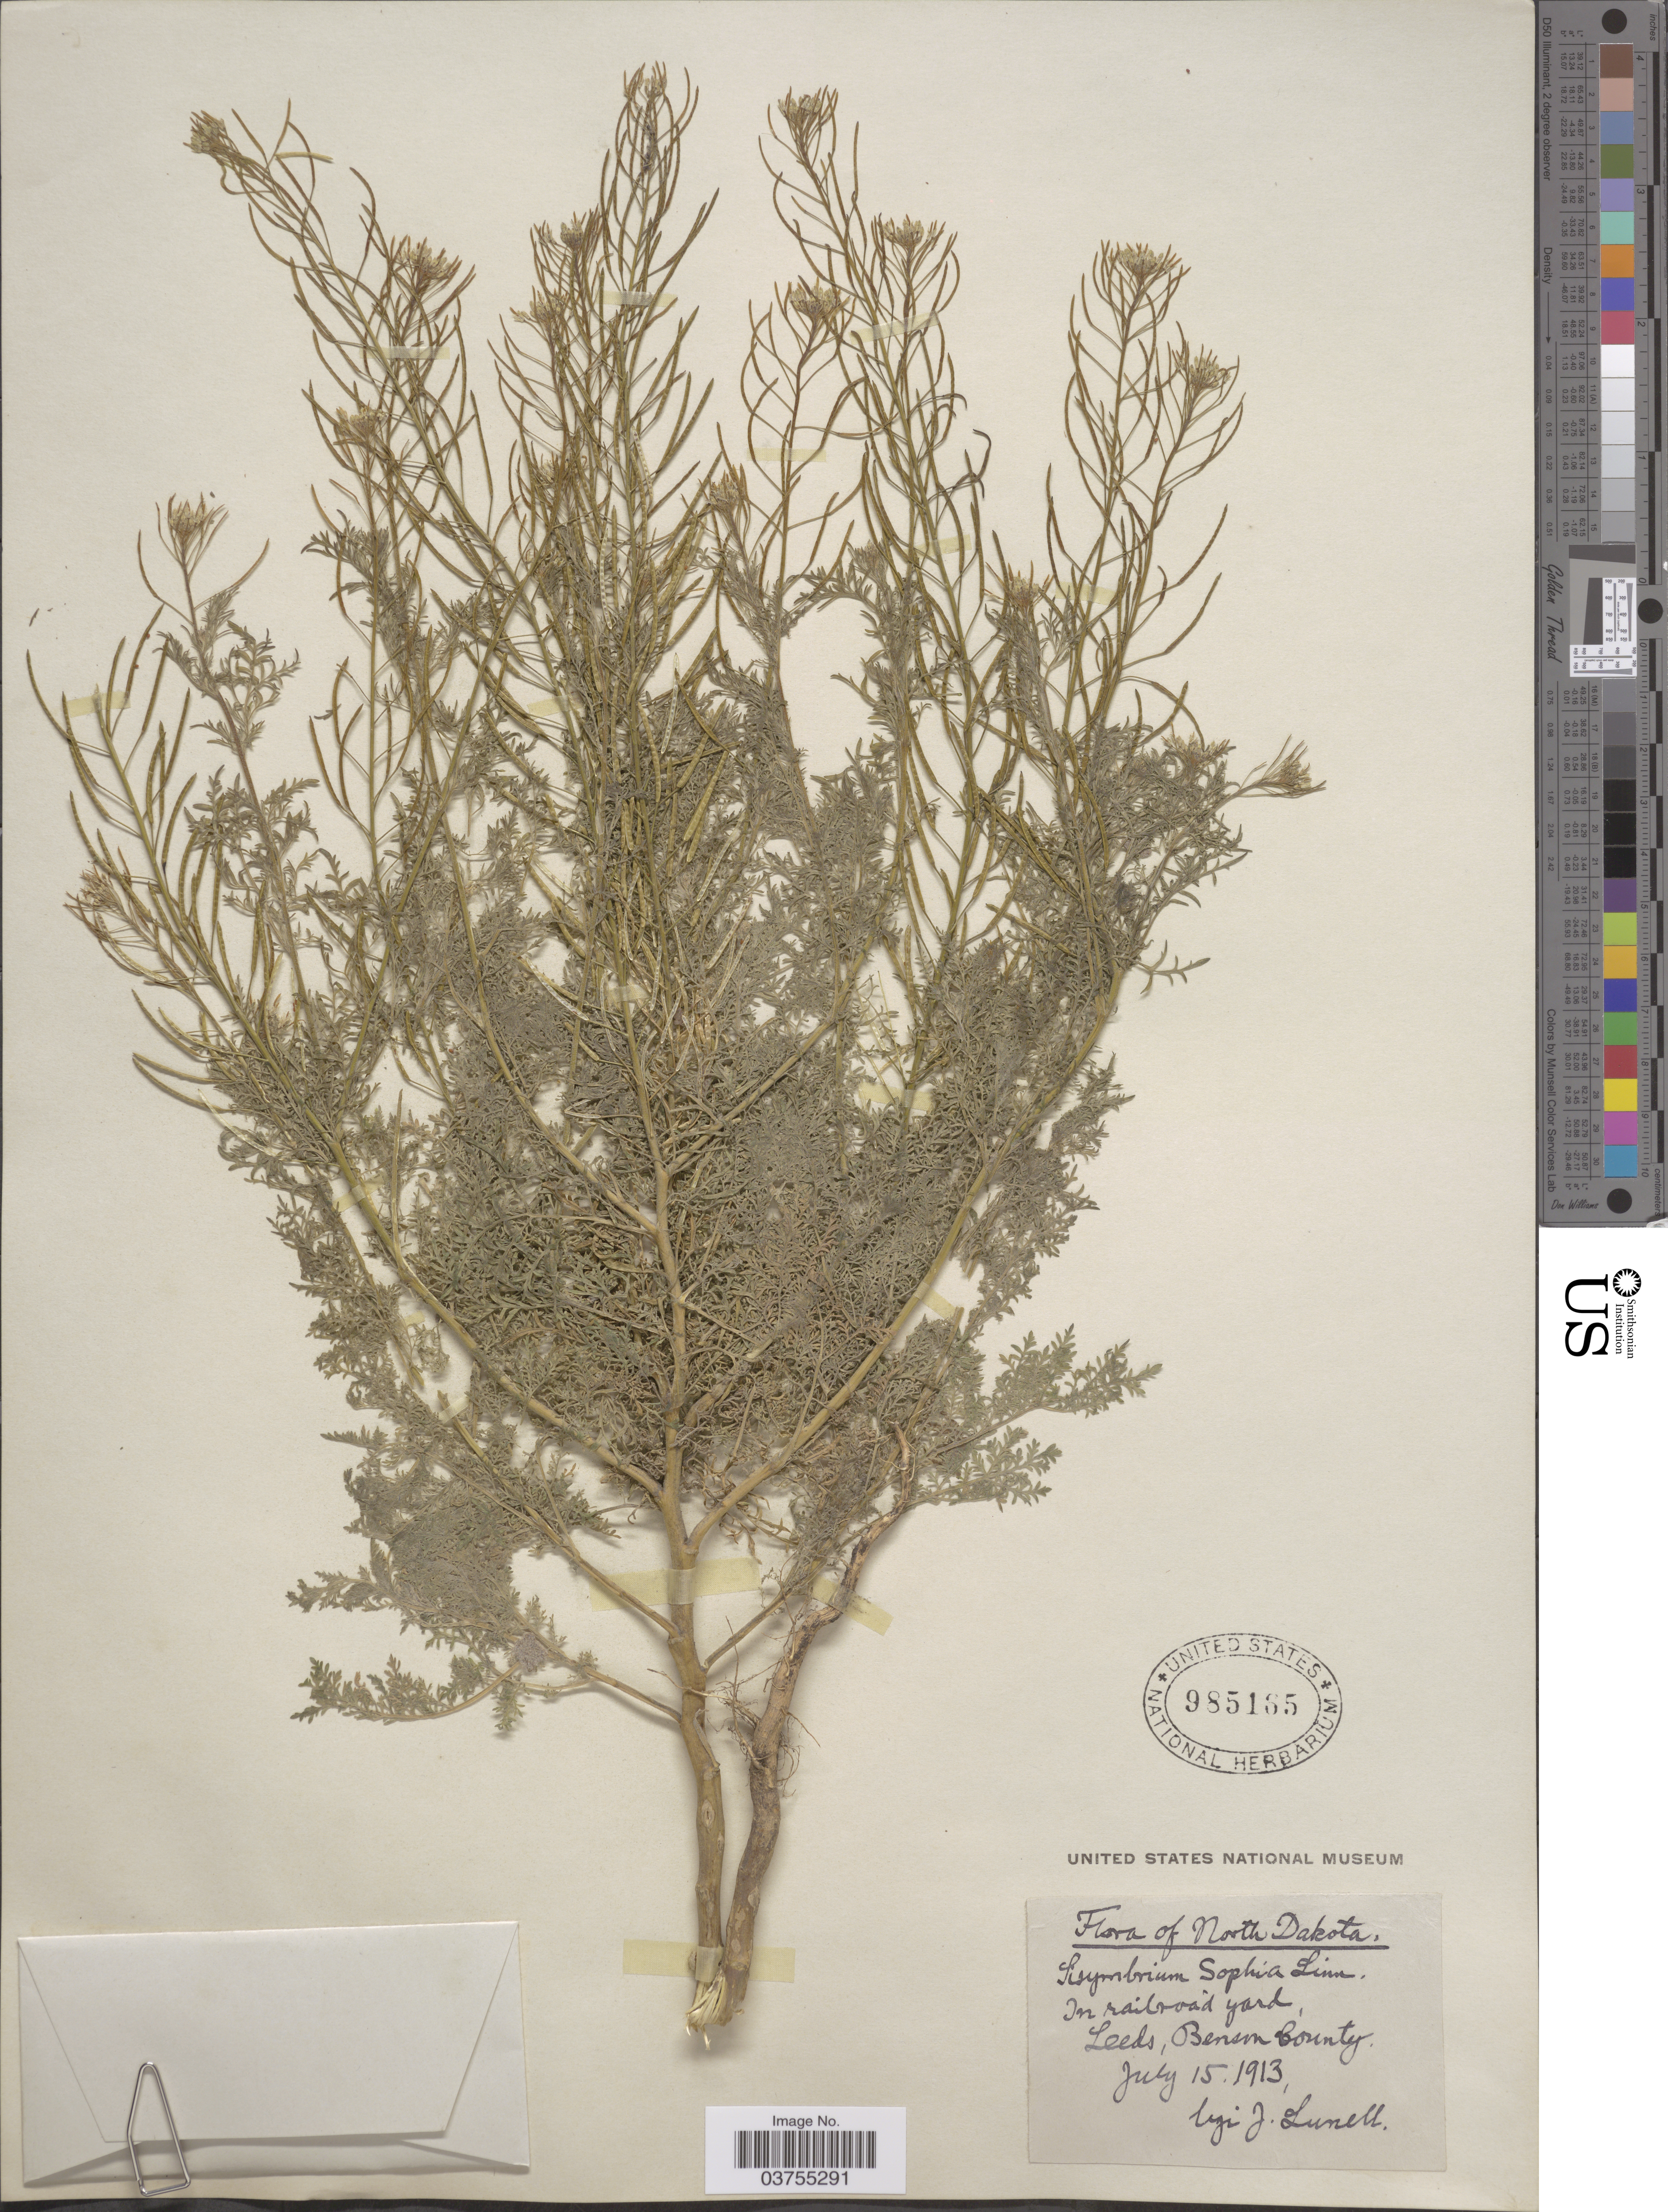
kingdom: Plantae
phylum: Tracheophyta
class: Magnoliopsida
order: Brassicales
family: Brassicaceae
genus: Descurainia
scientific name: Descurainia sophia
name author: (L.) Webb ex Prantl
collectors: J. Lunell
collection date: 1913-07-15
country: United States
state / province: North Dakota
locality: In railroad yard, Leeds, Benson County.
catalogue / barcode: US 985185